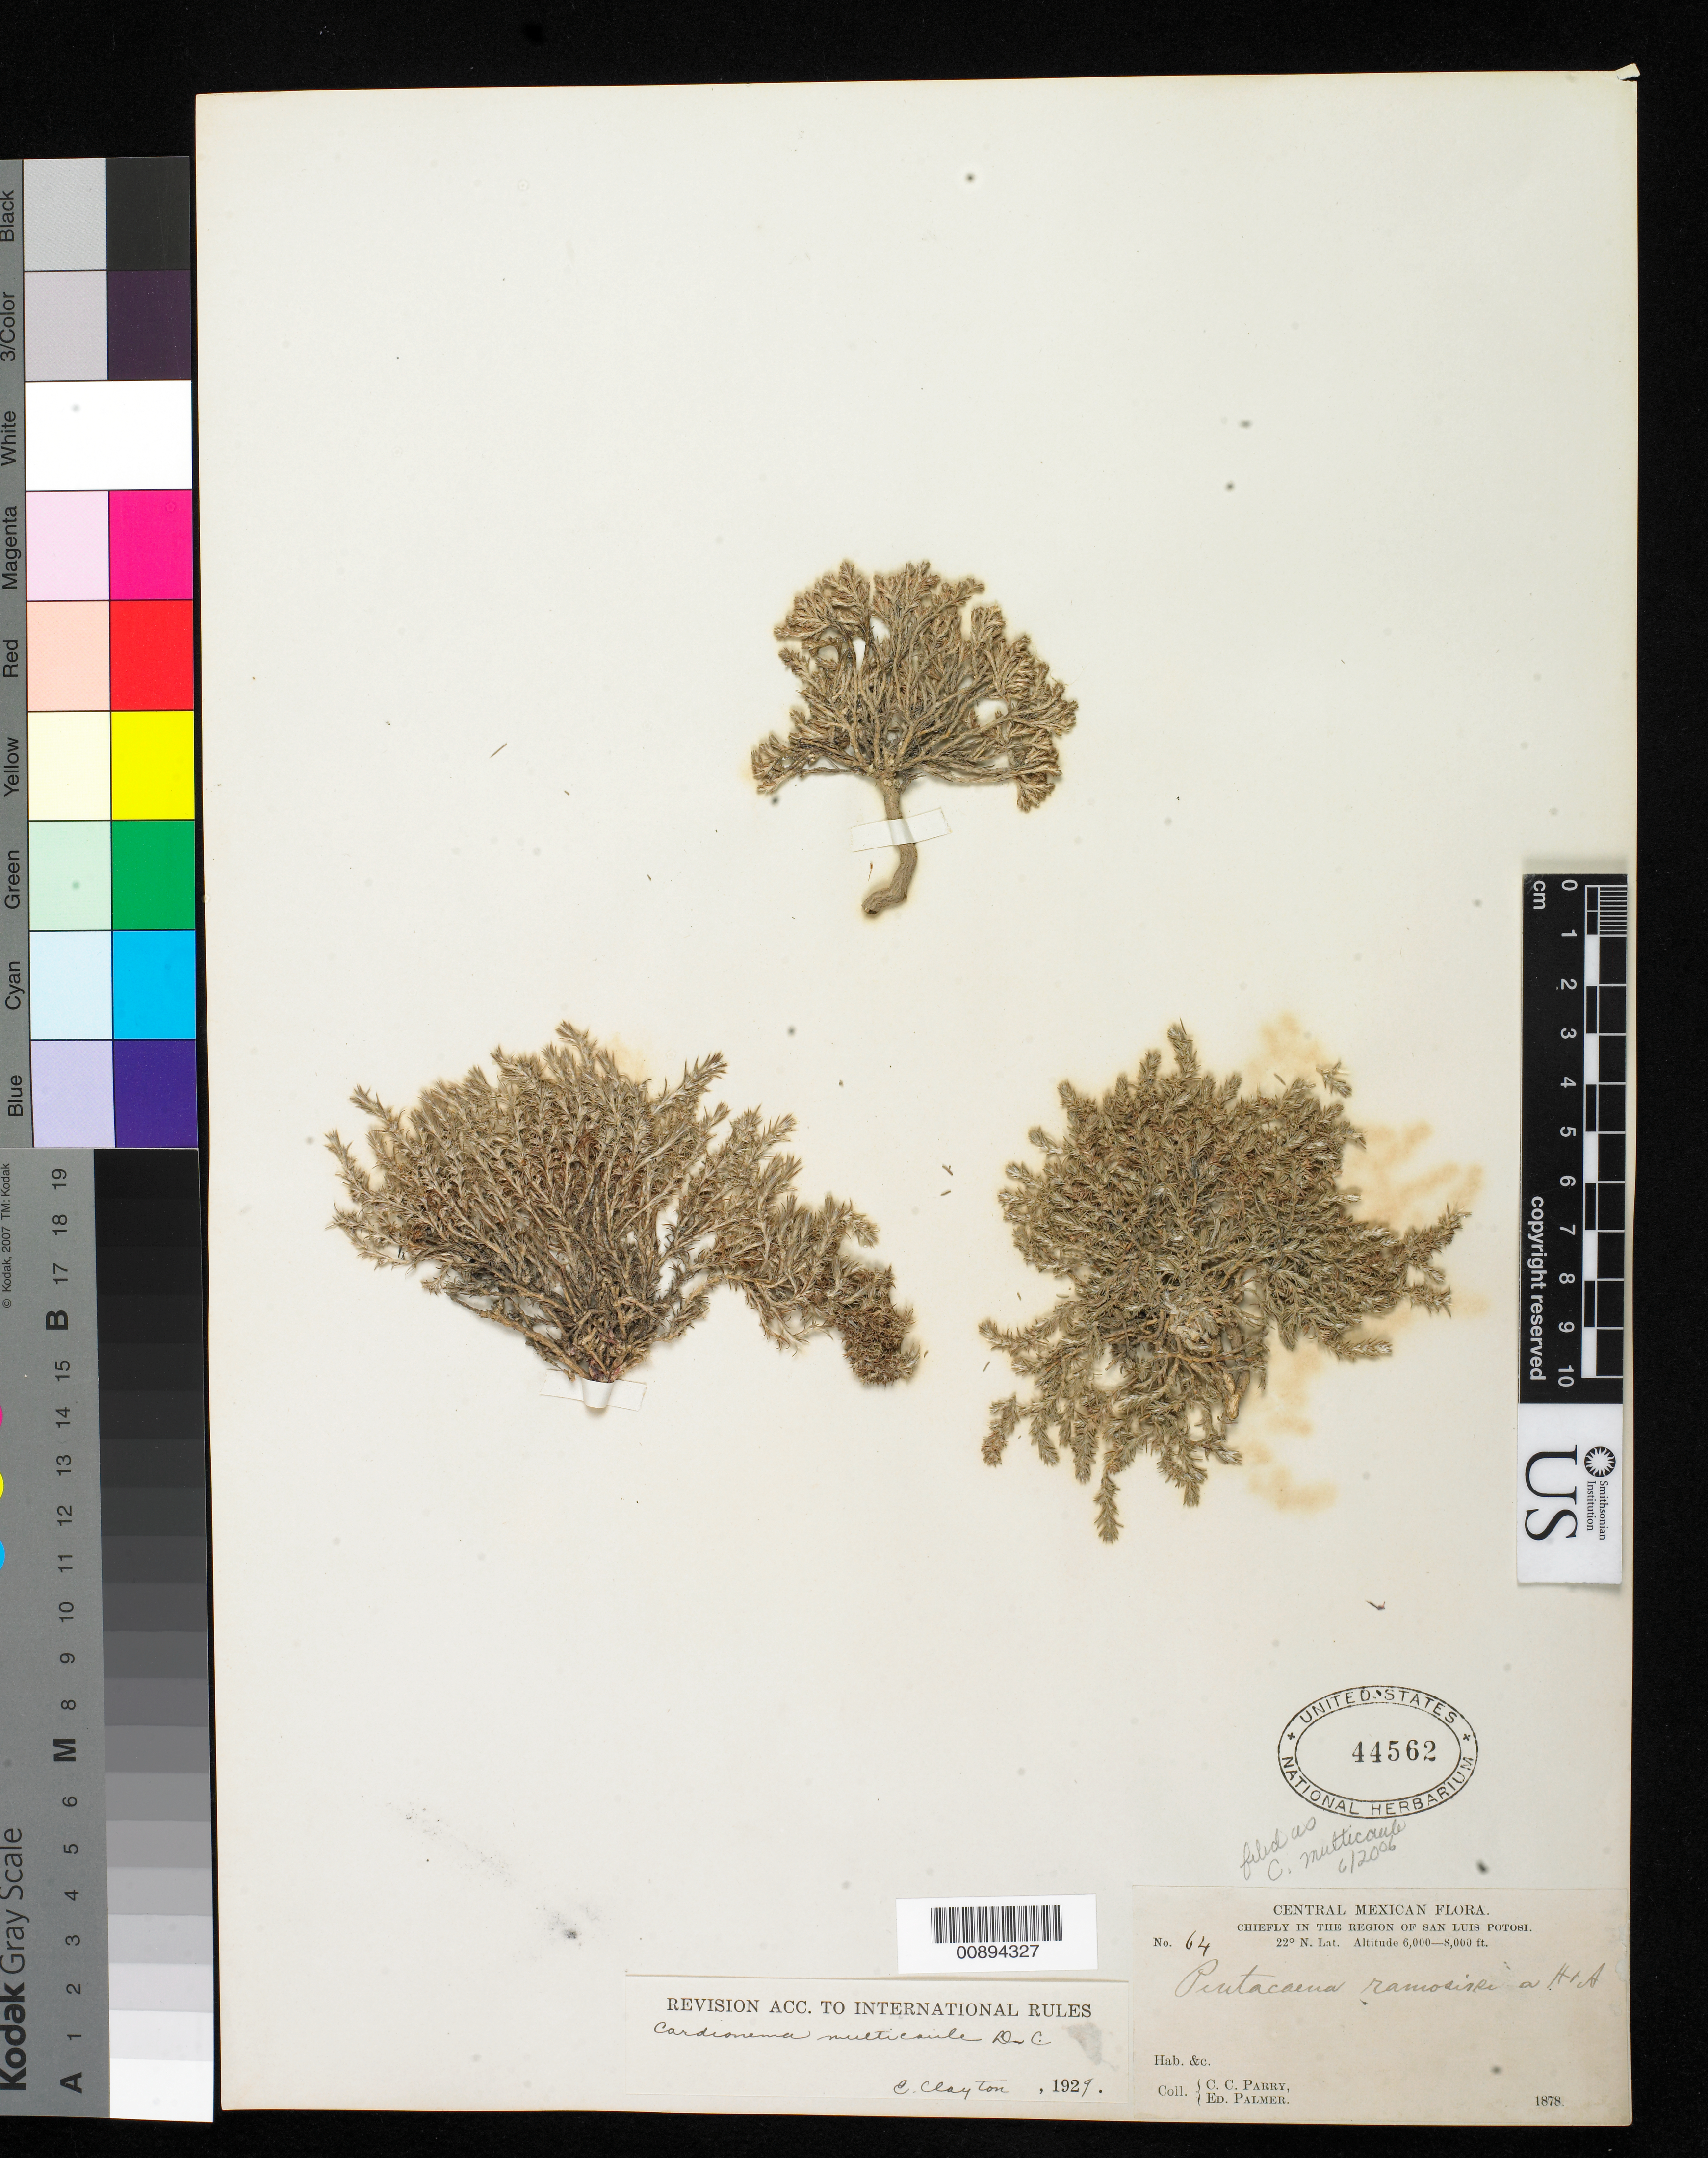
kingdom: Plantae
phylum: Tracheophyta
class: Magnoliopsida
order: Caryophyllales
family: Caryophyllaceae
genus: Cardionema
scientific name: Cardionema ramosissimum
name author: (Weinm.) A. Nelson & J.F. Macbr.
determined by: U.S. National Herbarium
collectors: C. C. Parry & E. Palmer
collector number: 64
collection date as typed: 1878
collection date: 1878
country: Mexico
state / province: San Luis Potosí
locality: Chiefly in the region of San Luis Potosí.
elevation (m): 1829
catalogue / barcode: US 44562